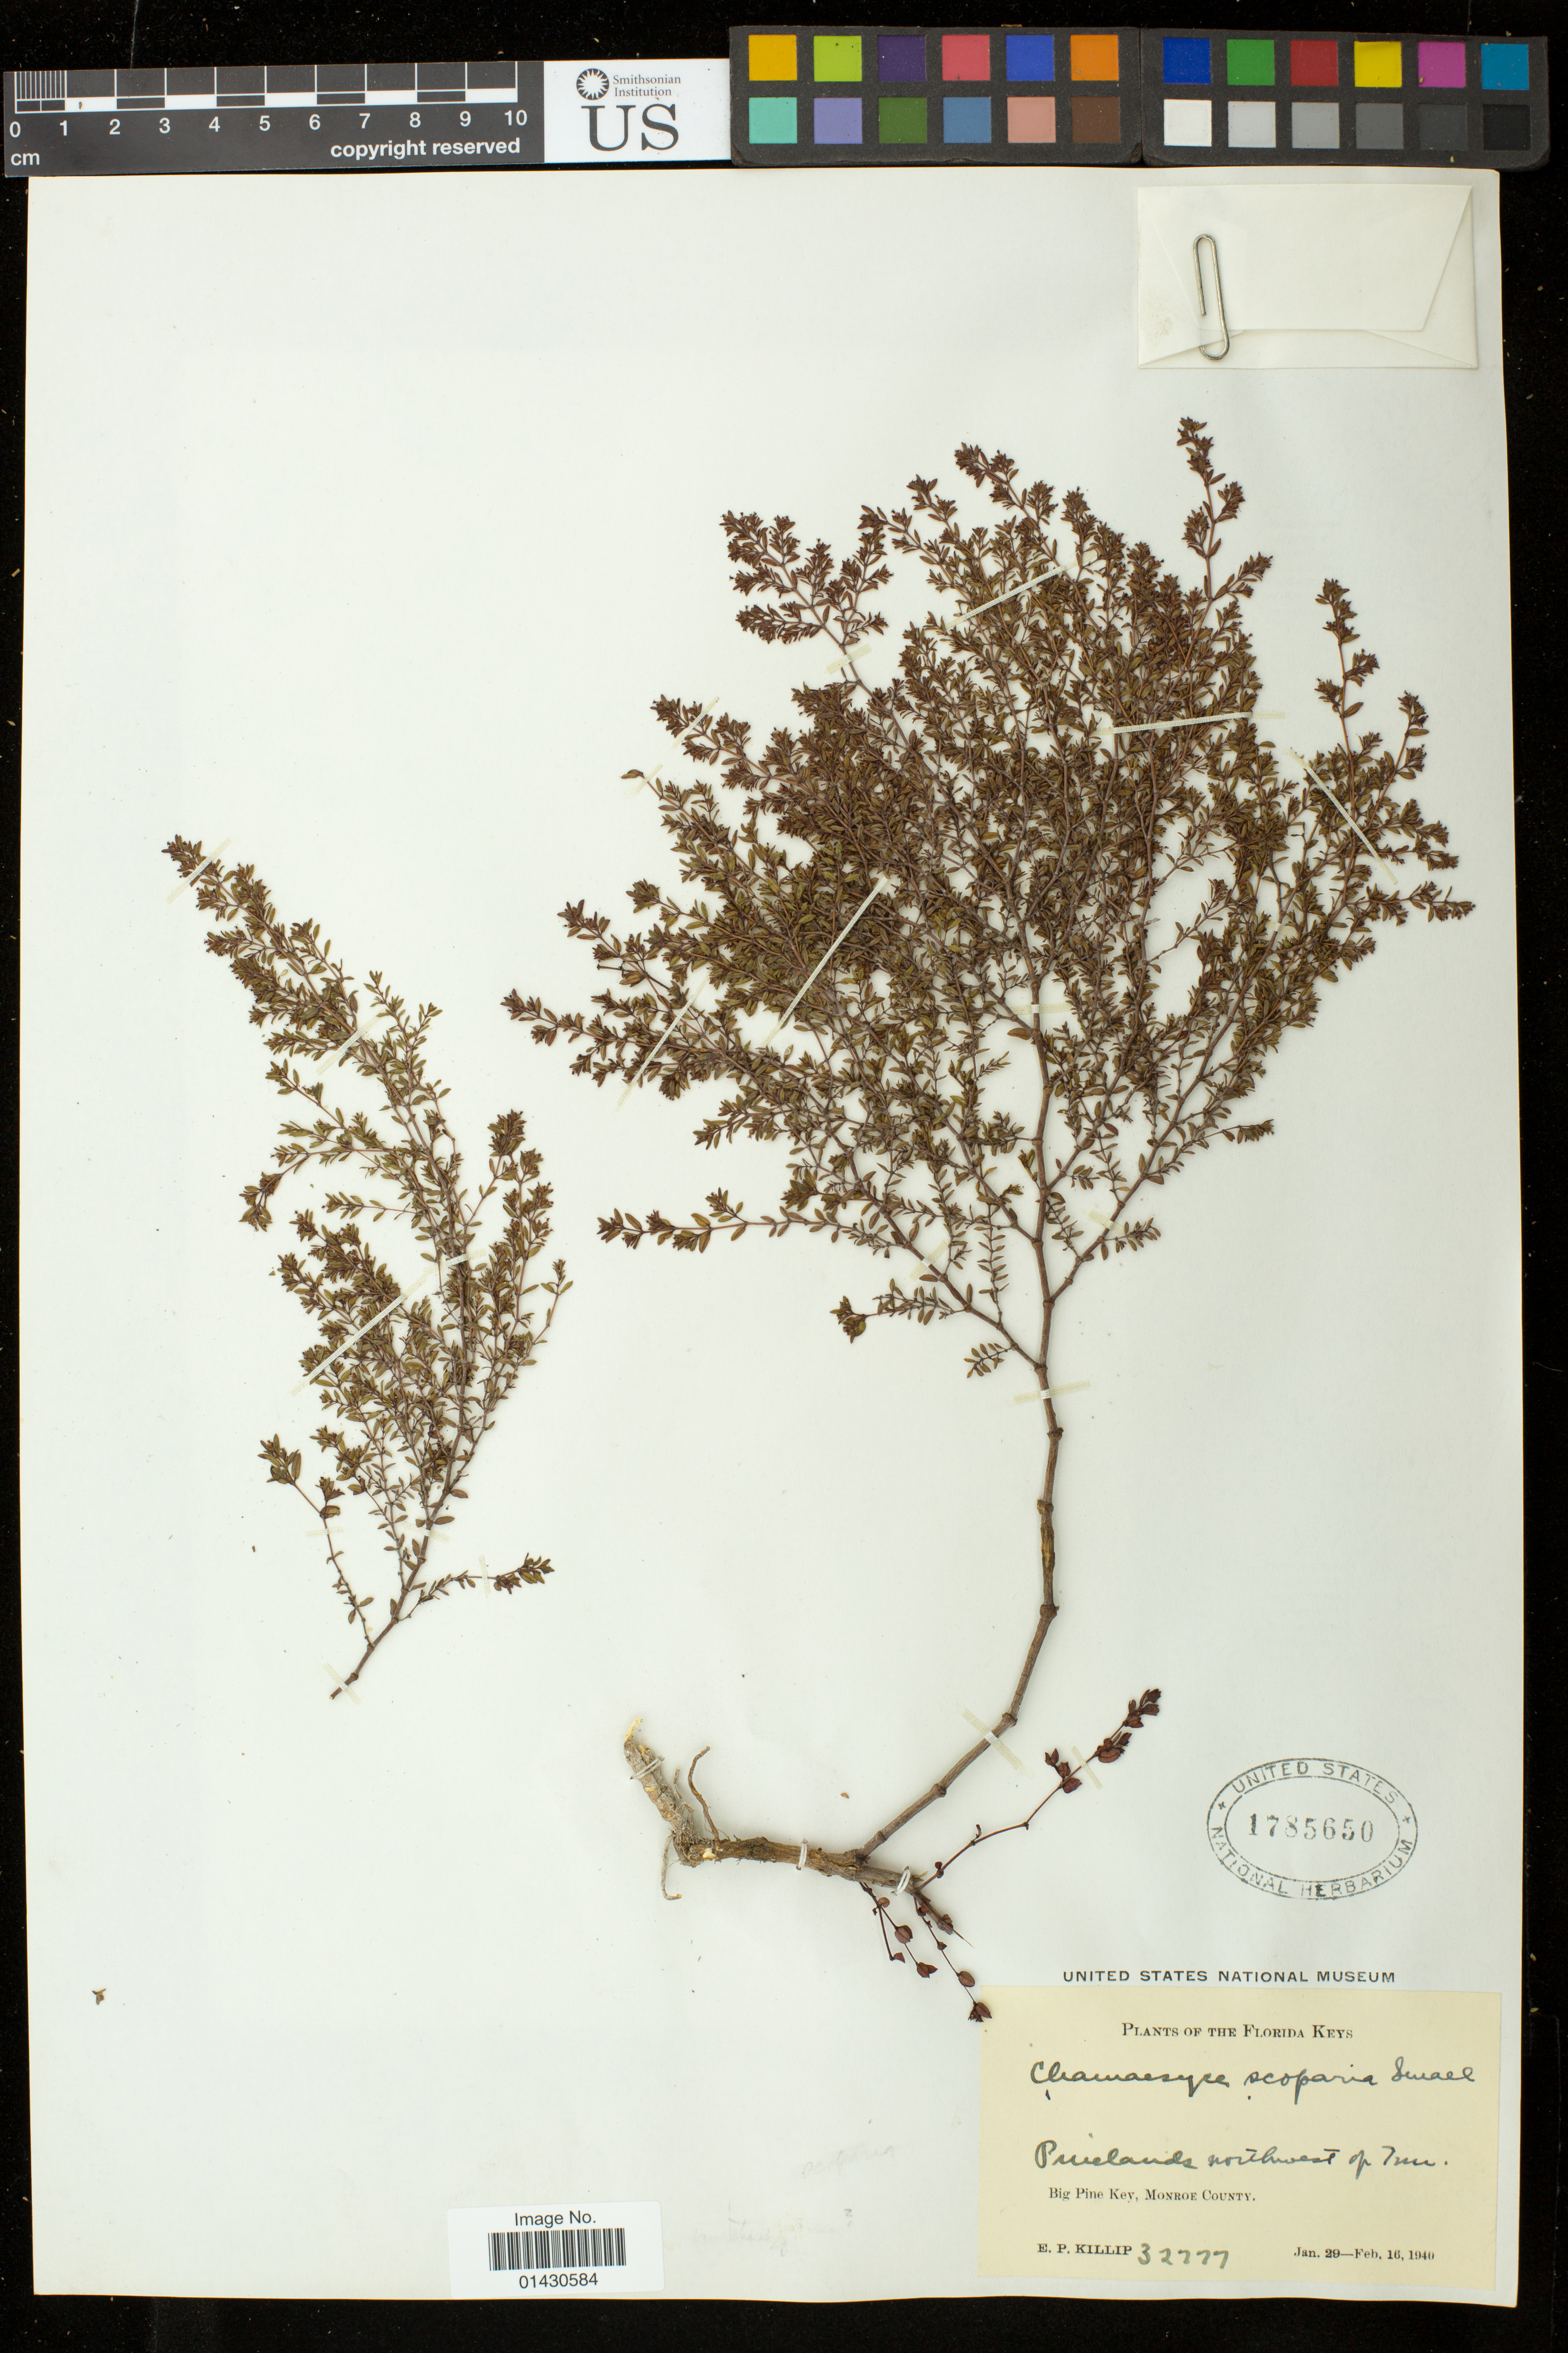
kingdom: Plantae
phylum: Tracheophyta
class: Magnoliopsida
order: Malpighiales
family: Euphorbiaceae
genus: Euphorbia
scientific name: Euphorbia porteriana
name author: (Small) Oudejans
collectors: E. P. Killip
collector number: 32777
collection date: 1940-01-29/1949-02-16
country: United States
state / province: Florida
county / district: Monroe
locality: Pinelands northeast of 7 mi. Big Pine Key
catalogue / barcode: US 1785650